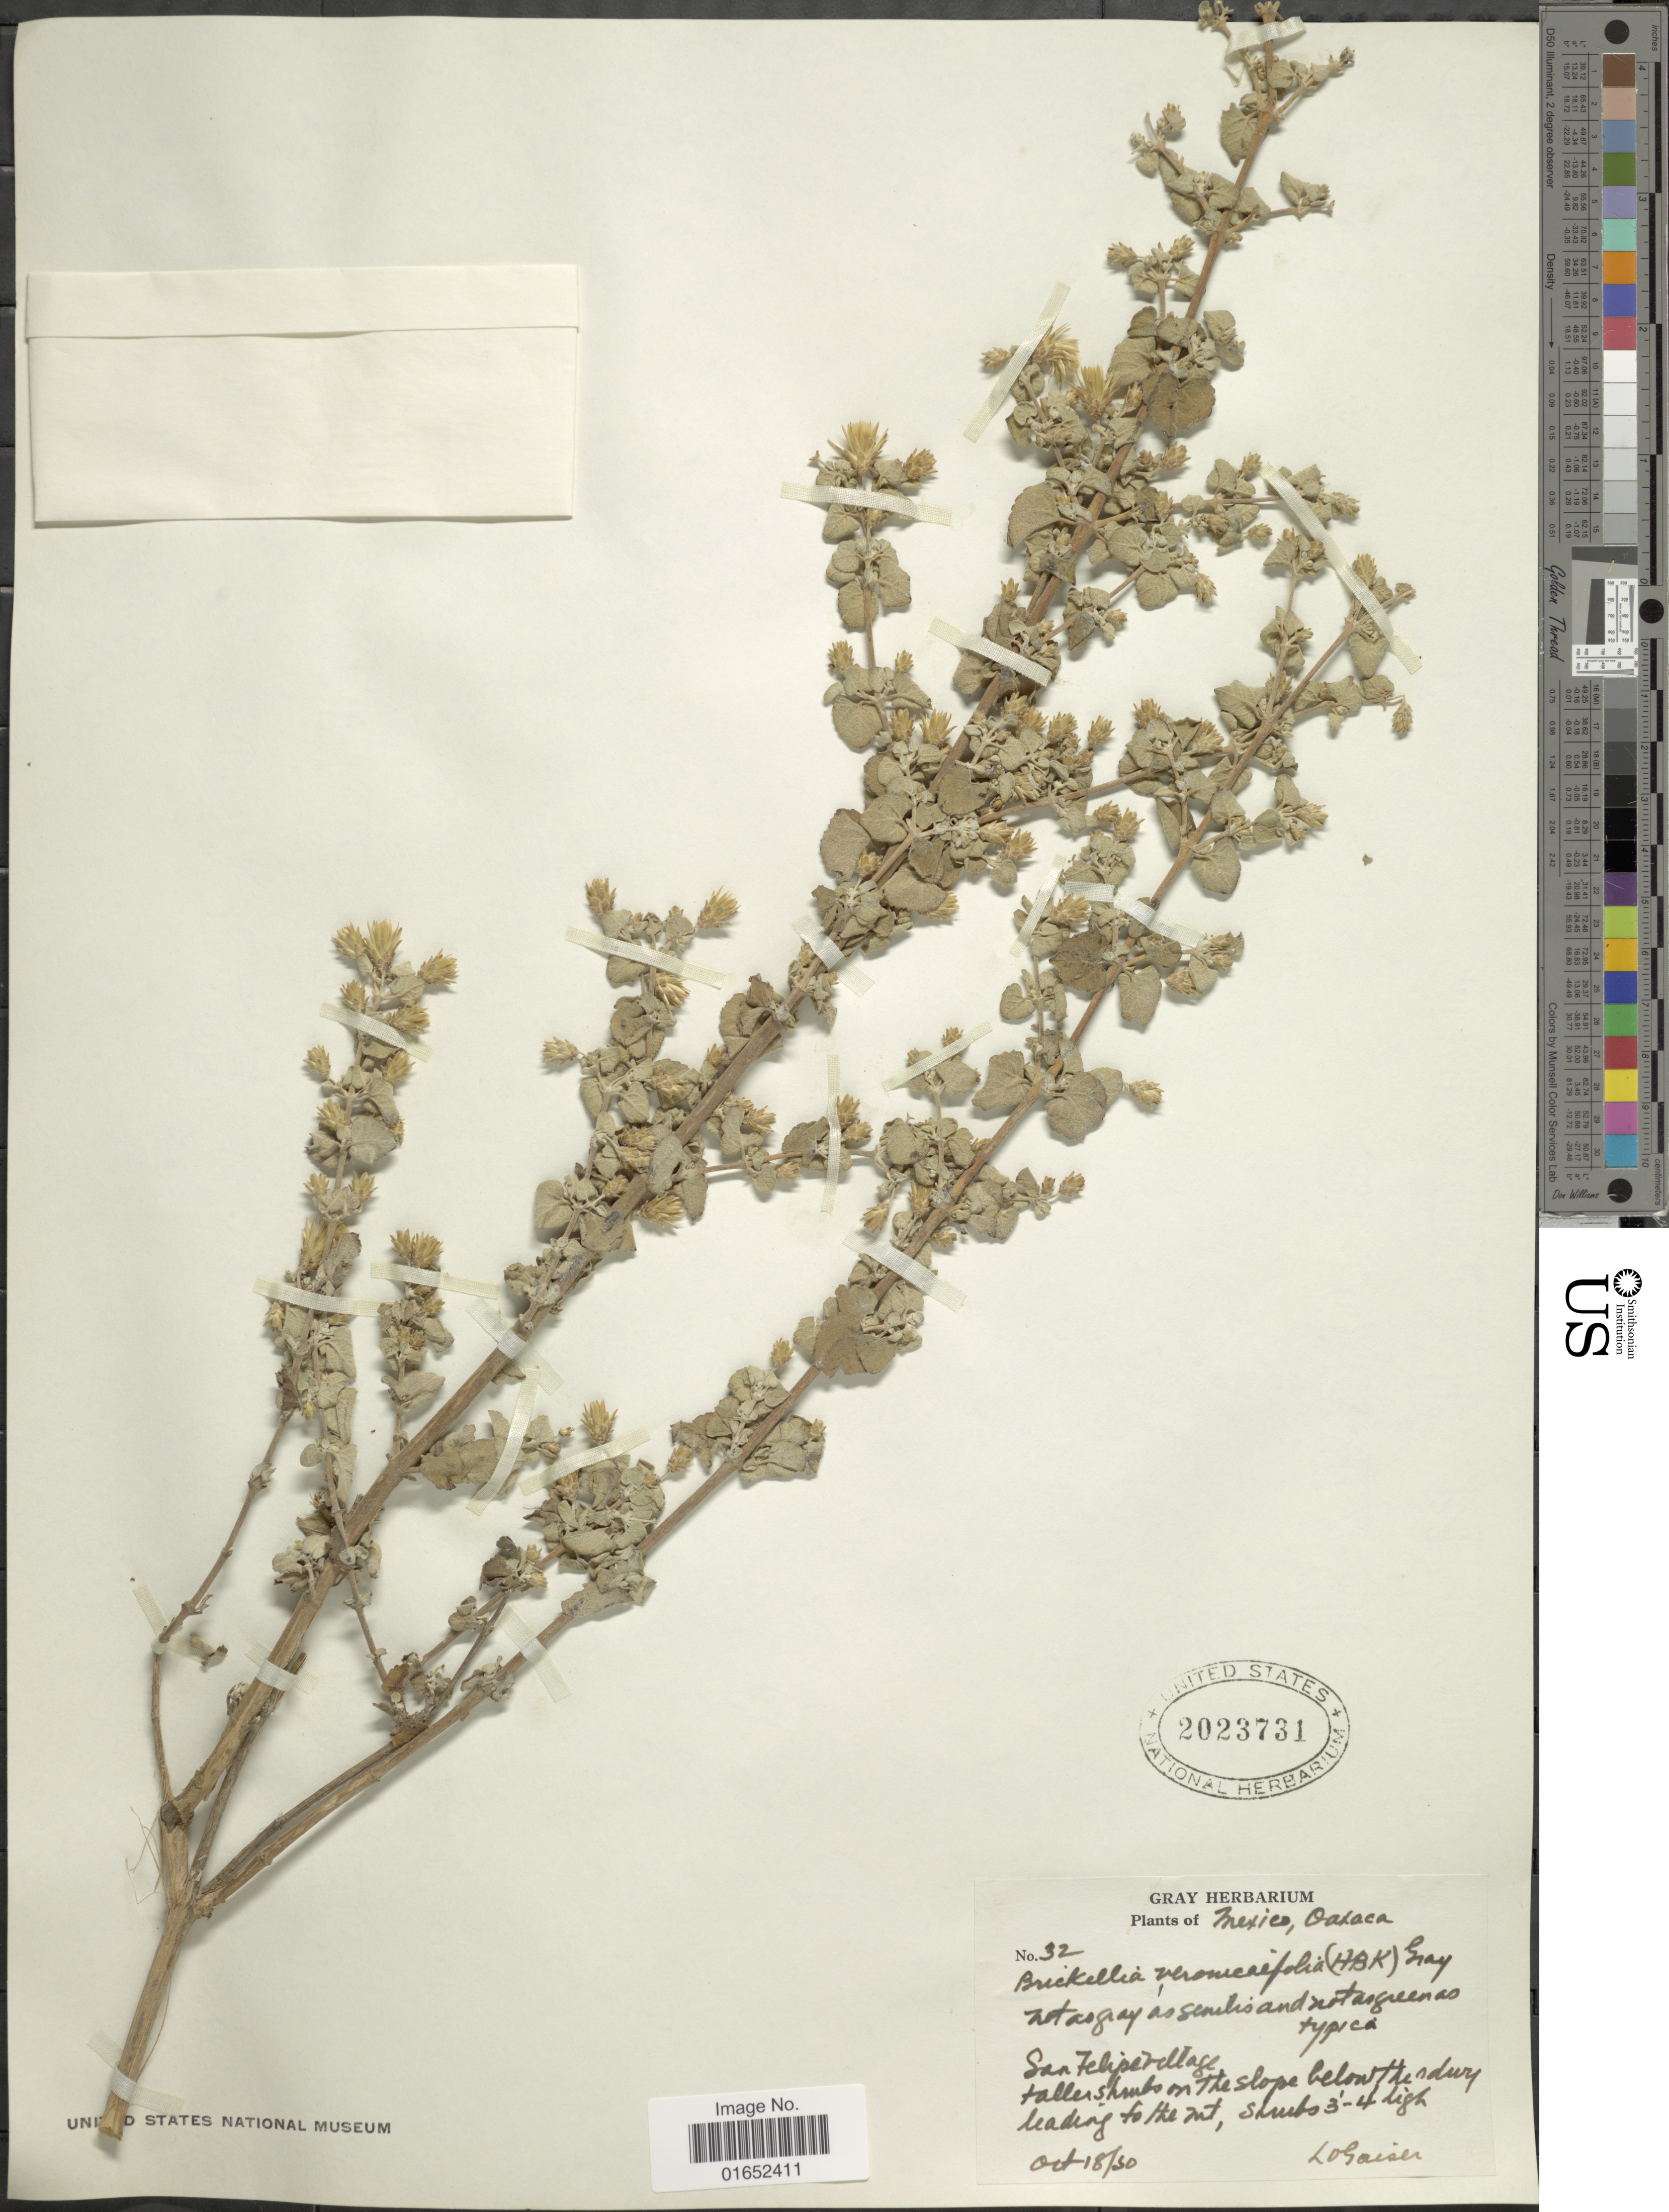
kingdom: Plantae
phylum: Tracheophyta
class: Magnoliopsida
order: Asterales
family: Asteraceae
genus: Brickellia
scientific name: Brickellia veronicaefolia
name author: (Kunth) A. Gray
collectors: L. Gaiser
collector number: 32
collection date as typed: Transcribed d/m/y: 18/10/50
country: Mexico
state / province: Oaxaca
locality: San Felipe Village, taller shrub on the slope below the rdwy leading to the mt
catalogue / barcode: US 2023731